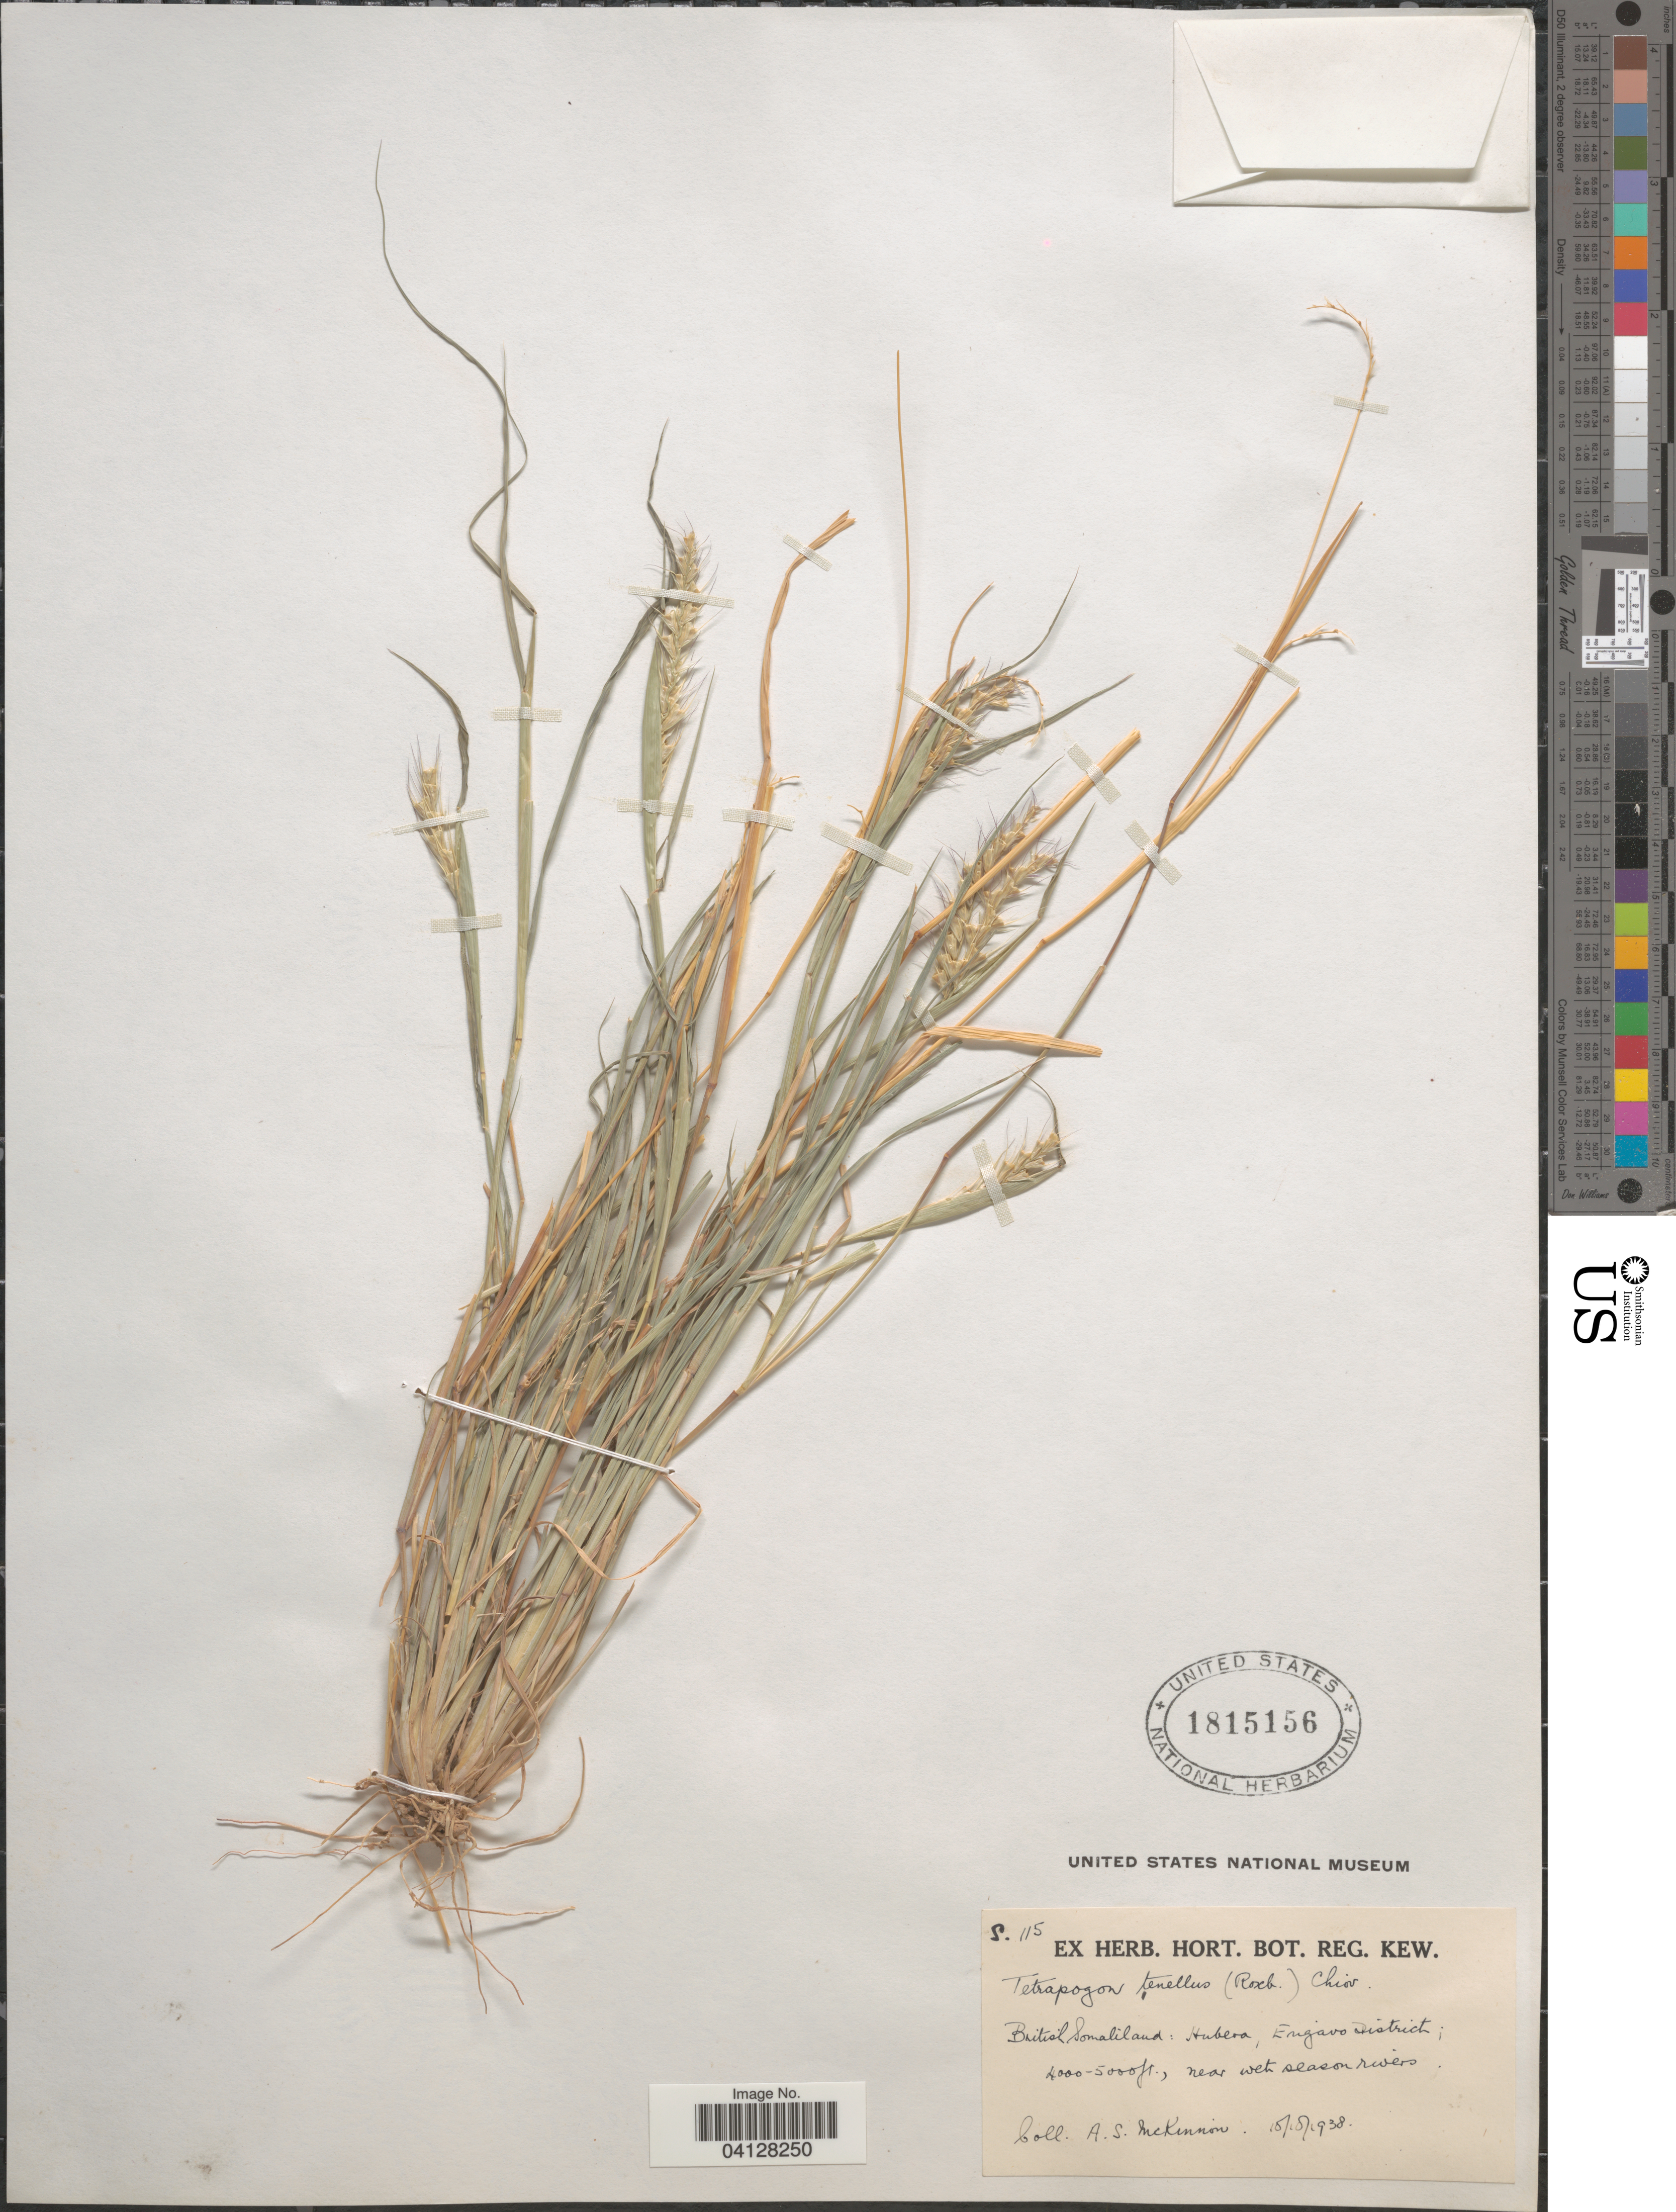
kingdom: Plantae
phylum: Tracheophyta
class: Liliopsida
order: Poales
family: Poaceae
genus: Tetrapogon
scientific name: Tetrapogon tenellus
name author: (J. Koenig ex Roxb.) Chiov.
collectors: A. McKinnow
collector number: S115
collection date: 1938-10-10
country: Somalia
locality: British Somaliland: Hubera, Erigavo District.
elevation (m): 1219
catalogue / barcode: US 1815156